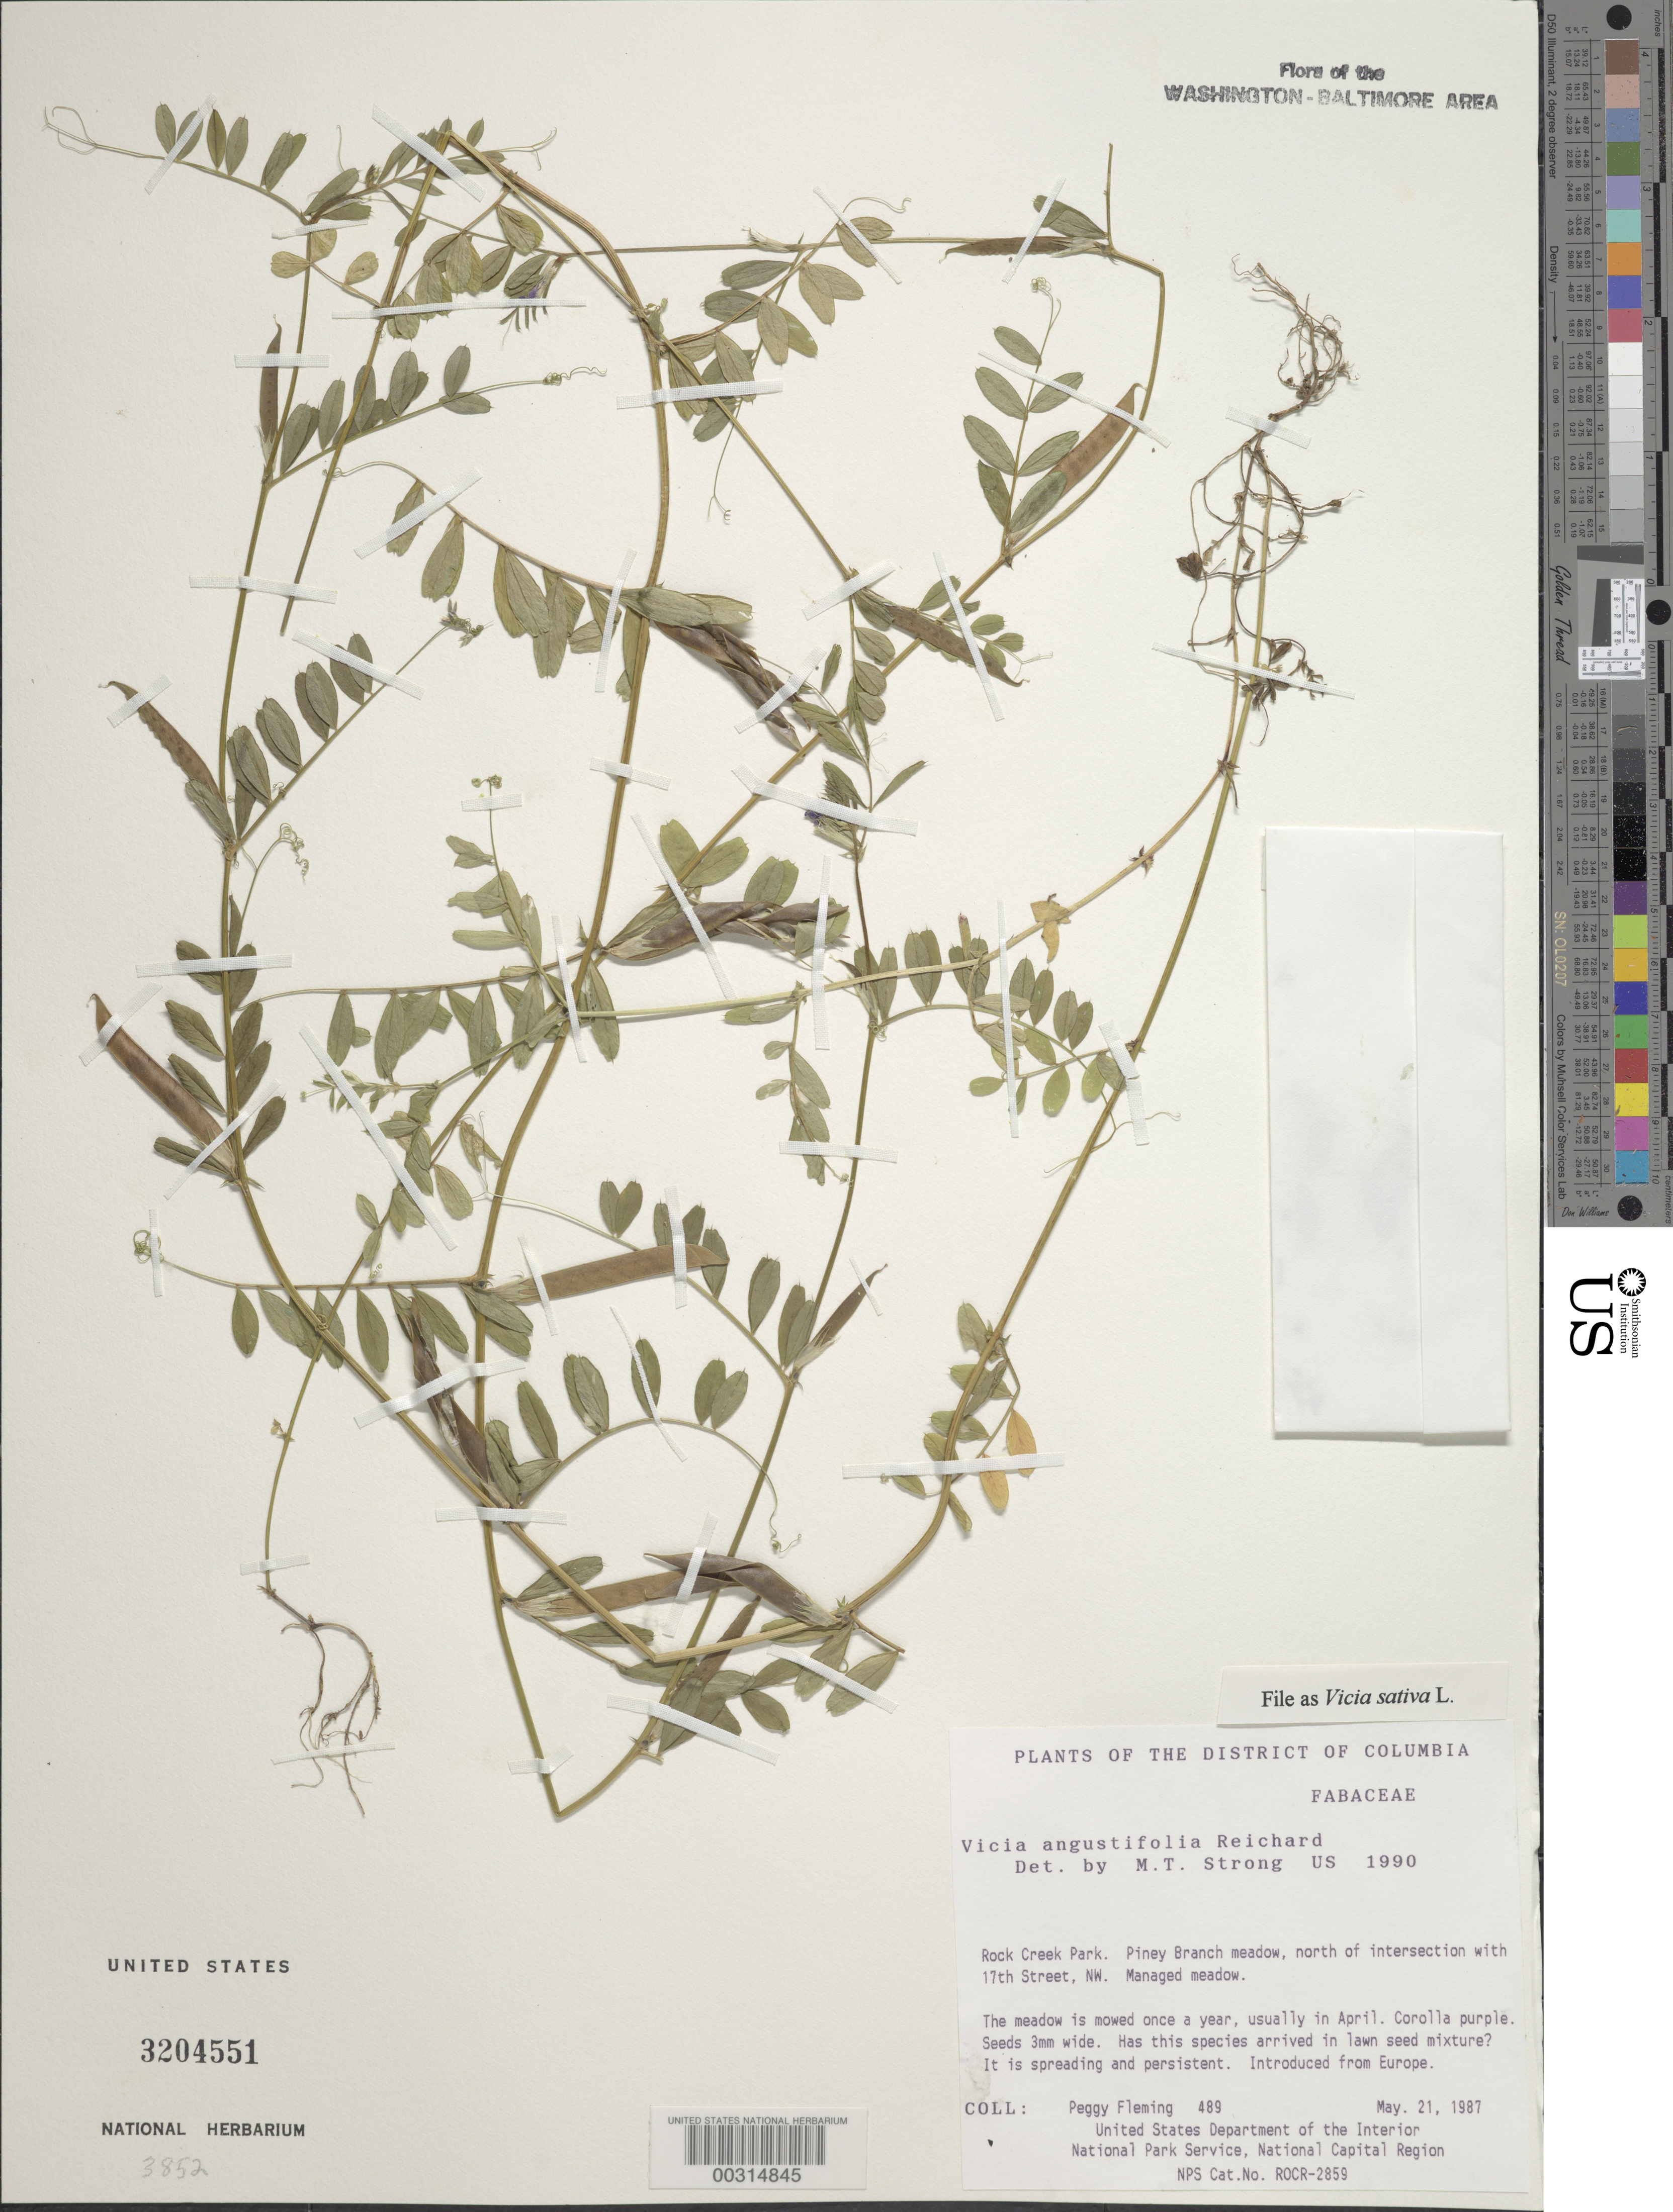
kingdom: Plantae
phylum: Tracheophyta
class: Magnoliopsida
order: Fabales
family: Fabaceae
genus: Vicia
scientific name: Vicia sativa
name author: L.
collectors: P. Fleming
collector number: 489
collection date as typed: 21 May 1987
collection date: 1987-05-21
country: United States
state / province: District of Columbia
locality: Rock Creek Park, Piney Branch meadow, N of intersection of 17th St, NW Rock Creek Park and vicinity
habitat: Managed meadow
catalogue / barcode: US 3204551